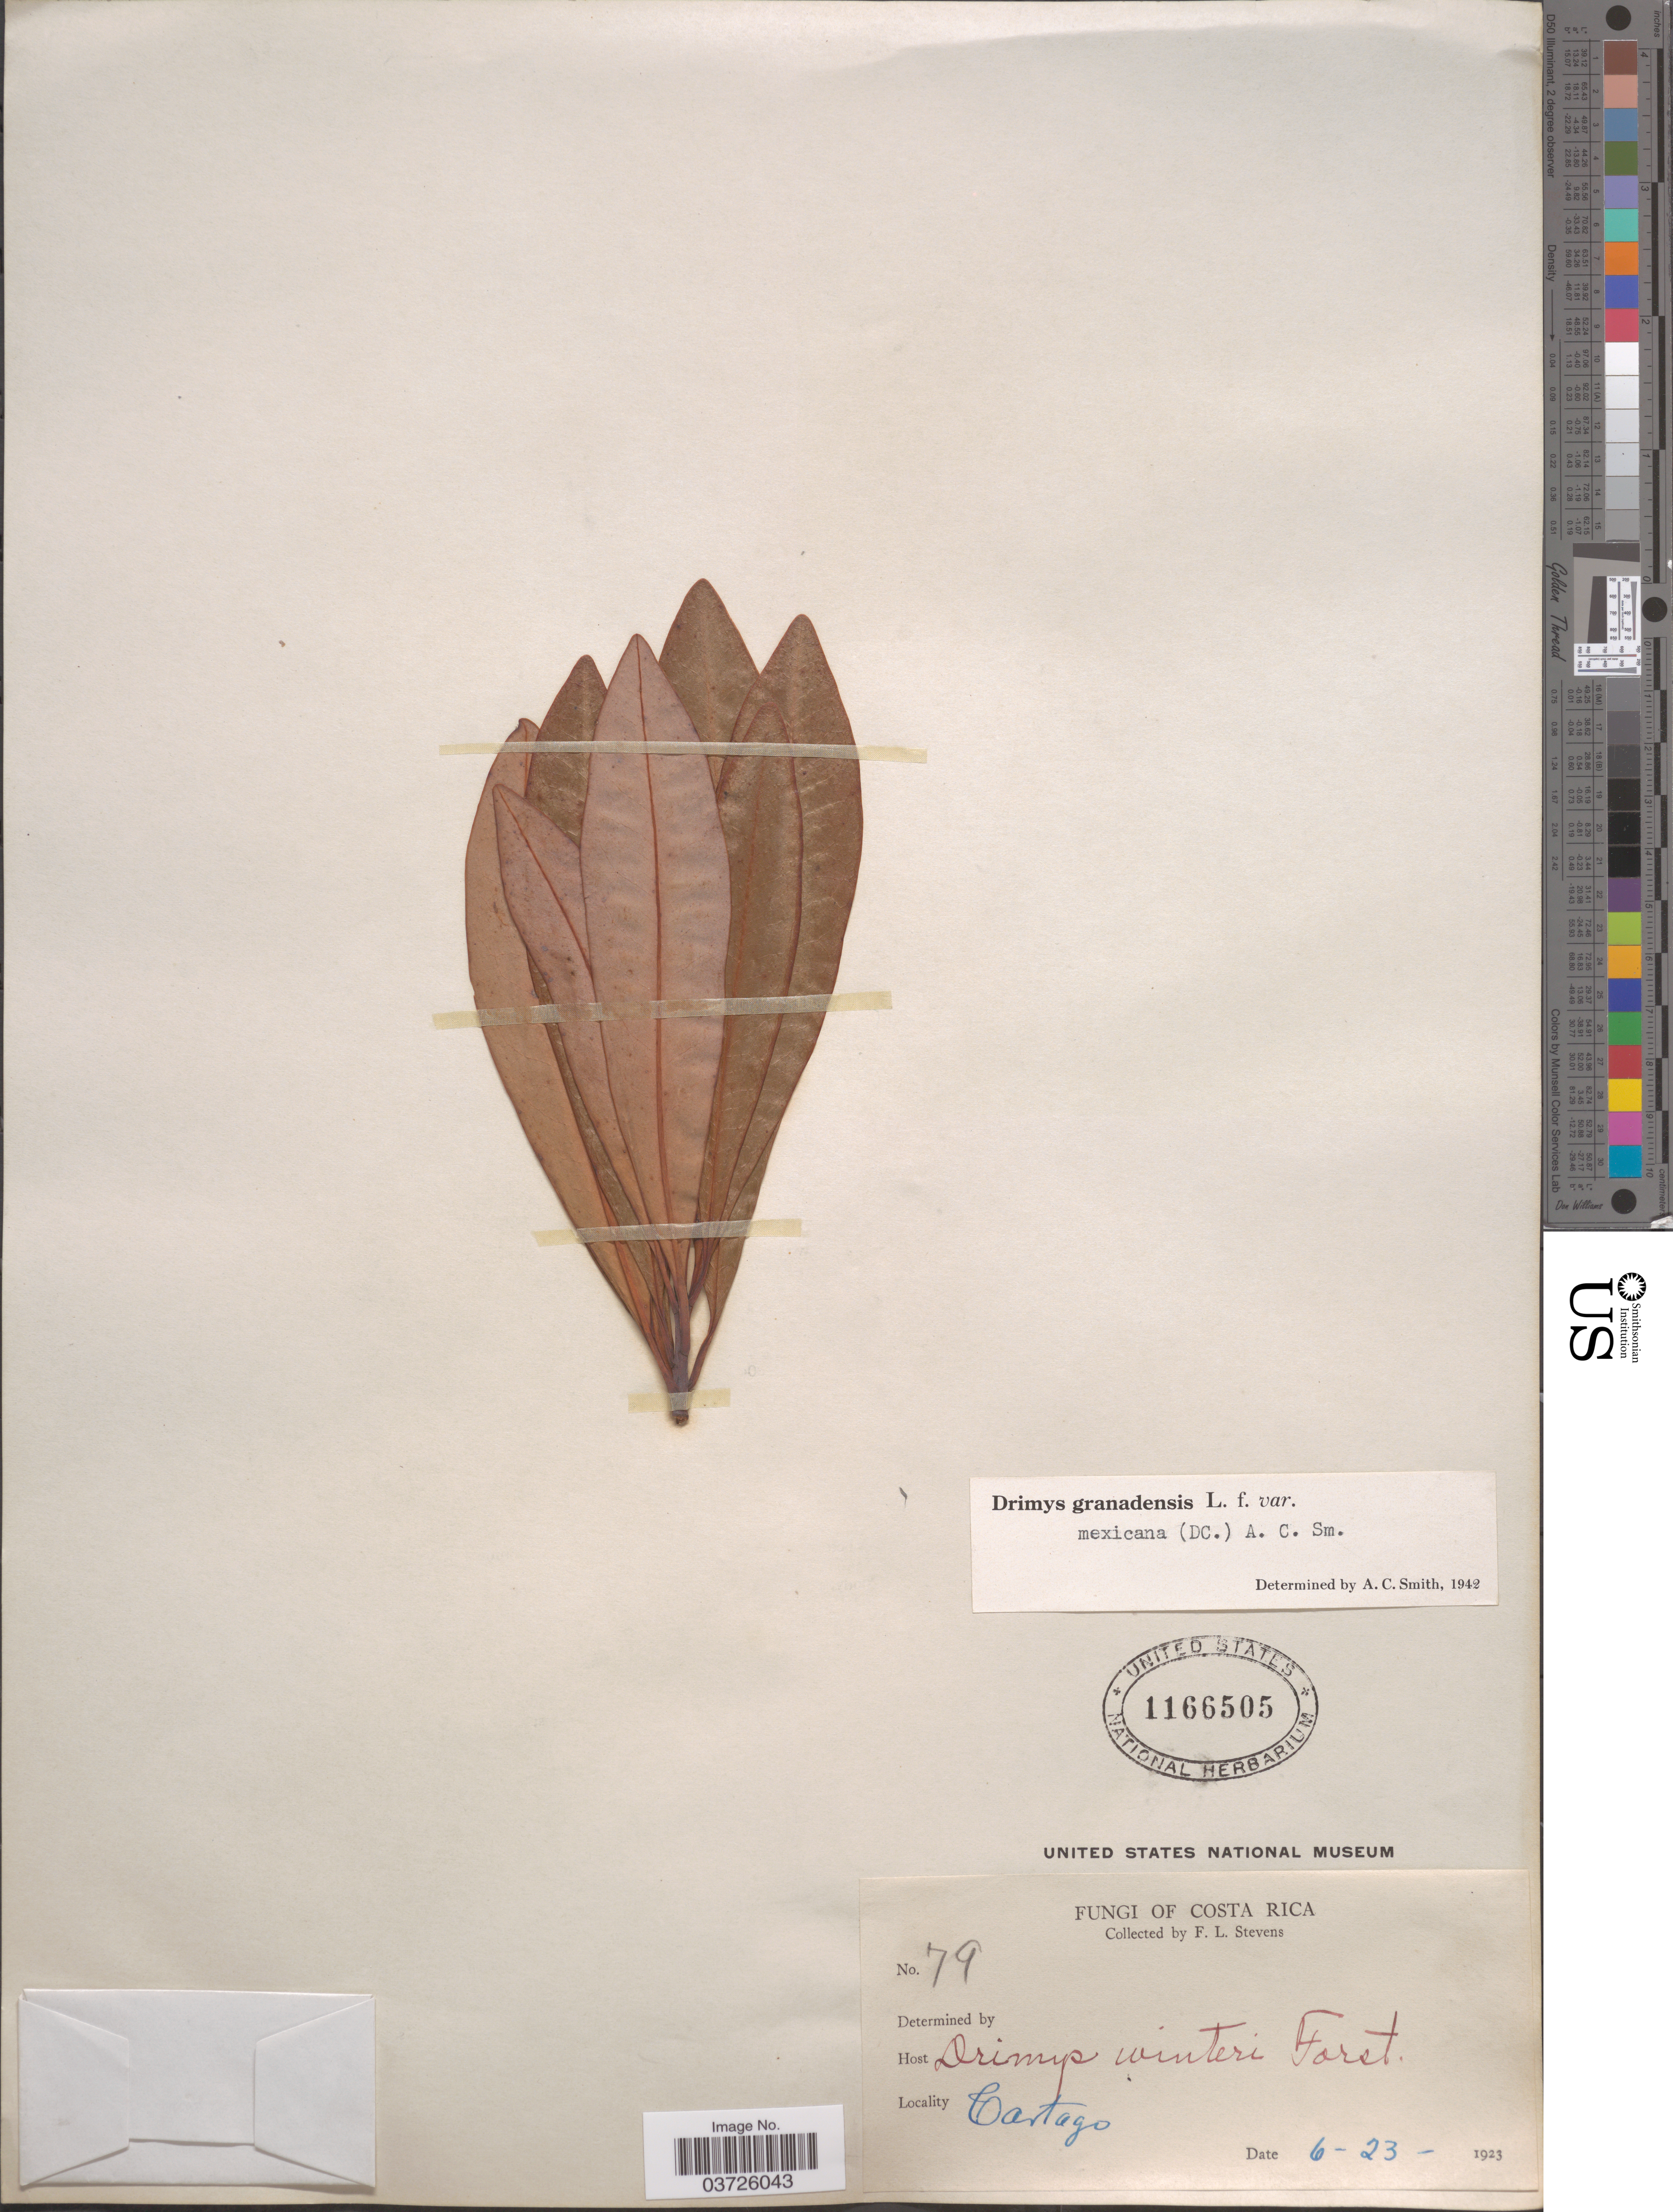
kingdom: Plantae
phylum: Tracheophyta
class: Magnoliopsida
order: Canellales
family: Winteraceae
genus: Drimys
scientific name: Drimys granadensis var. mexicana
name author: L. f.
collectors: F. L. Stevens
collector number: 79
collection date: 1923-06-23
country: Costa Rica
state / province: Cartago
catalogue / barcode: US 1166505